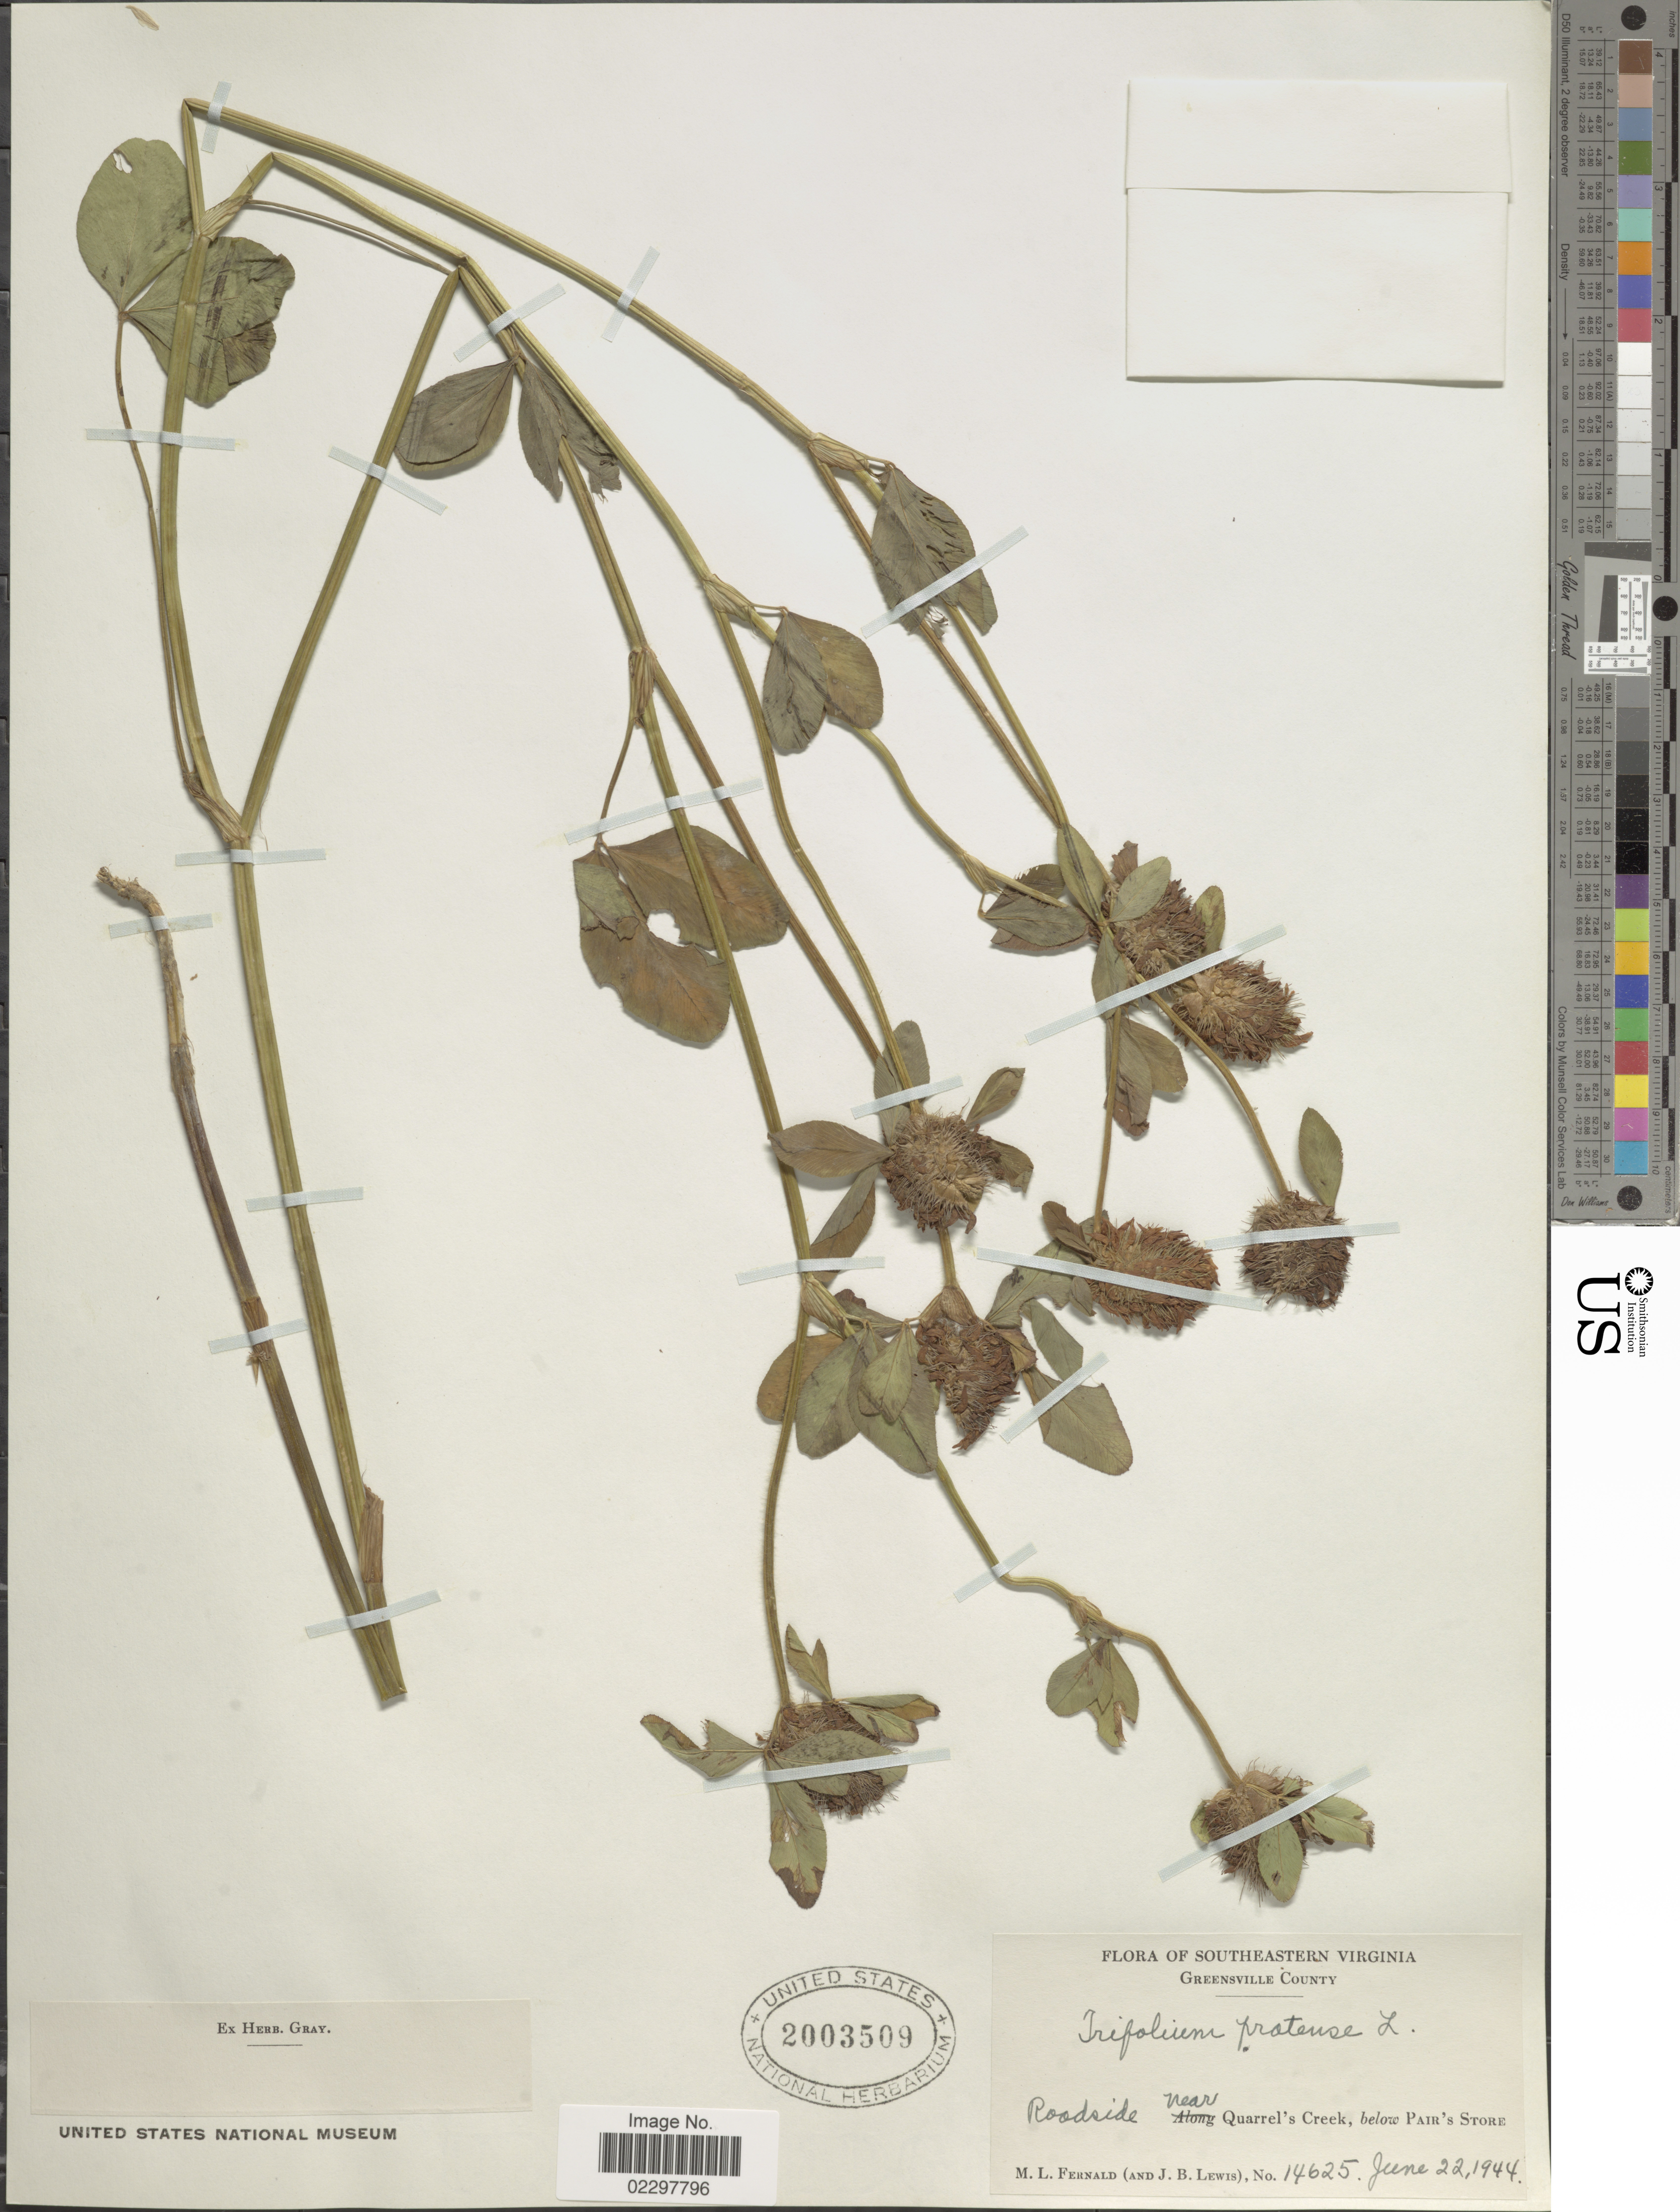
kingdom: Plantae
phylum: Tracheophyta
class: Magnoliopsida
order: Fabales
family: Fabaceae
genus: Trifolium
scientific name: Trifolium pratense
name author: L.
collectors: M. L. Fernald & J. B. Lewis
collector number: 14625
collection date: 1944-06-22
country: United States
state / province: Virginia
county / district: Greensville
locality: Southeastern Virginia, Greensville County, Roadside near Quarrel's Creek, below Pair's Store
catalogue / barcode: US 2003509